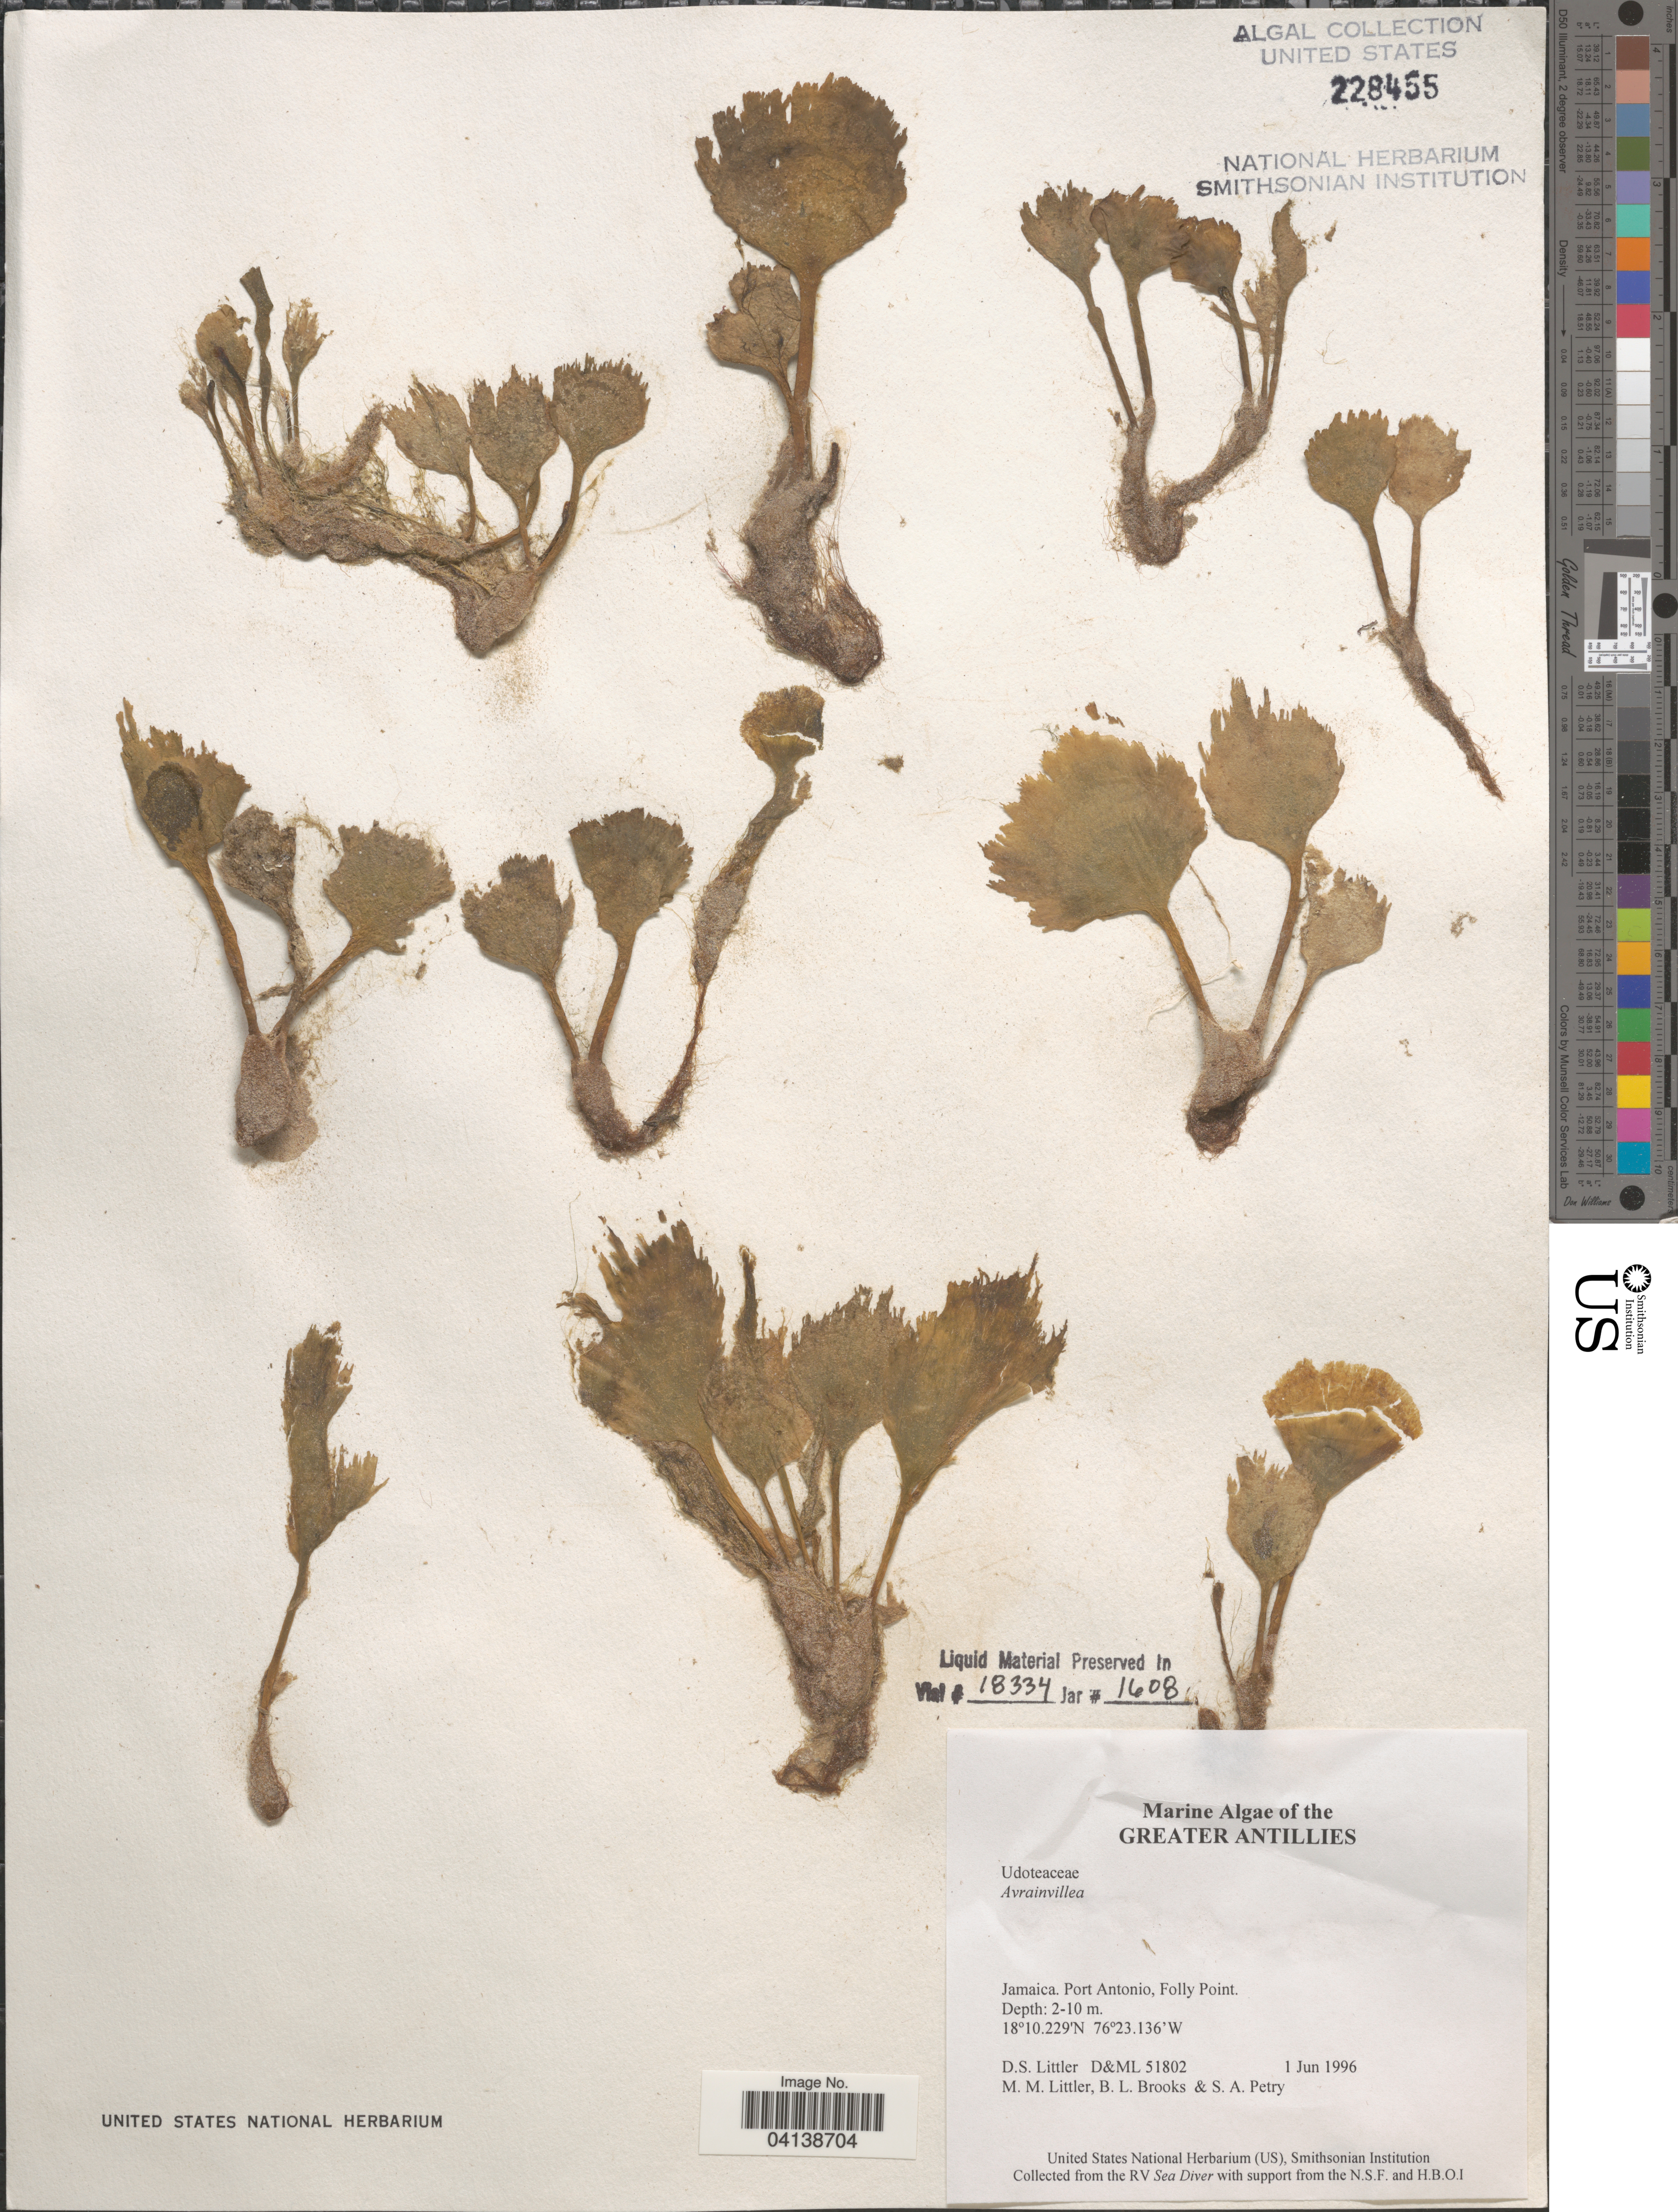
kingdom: Plantae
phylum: Chlorophyta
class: Ulvophyceae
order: Bryopsidales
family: Dichotomosiphonaceae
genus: Avrainvillea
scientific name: Avrainvillea sp.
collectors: D. S. Littler, B. Brooks & S. Petry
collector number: D&ML51802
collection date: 1996-06-01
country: Jamaica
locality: Greater Antillies. Port Antonio, Folly Point.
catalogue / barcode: US 228455